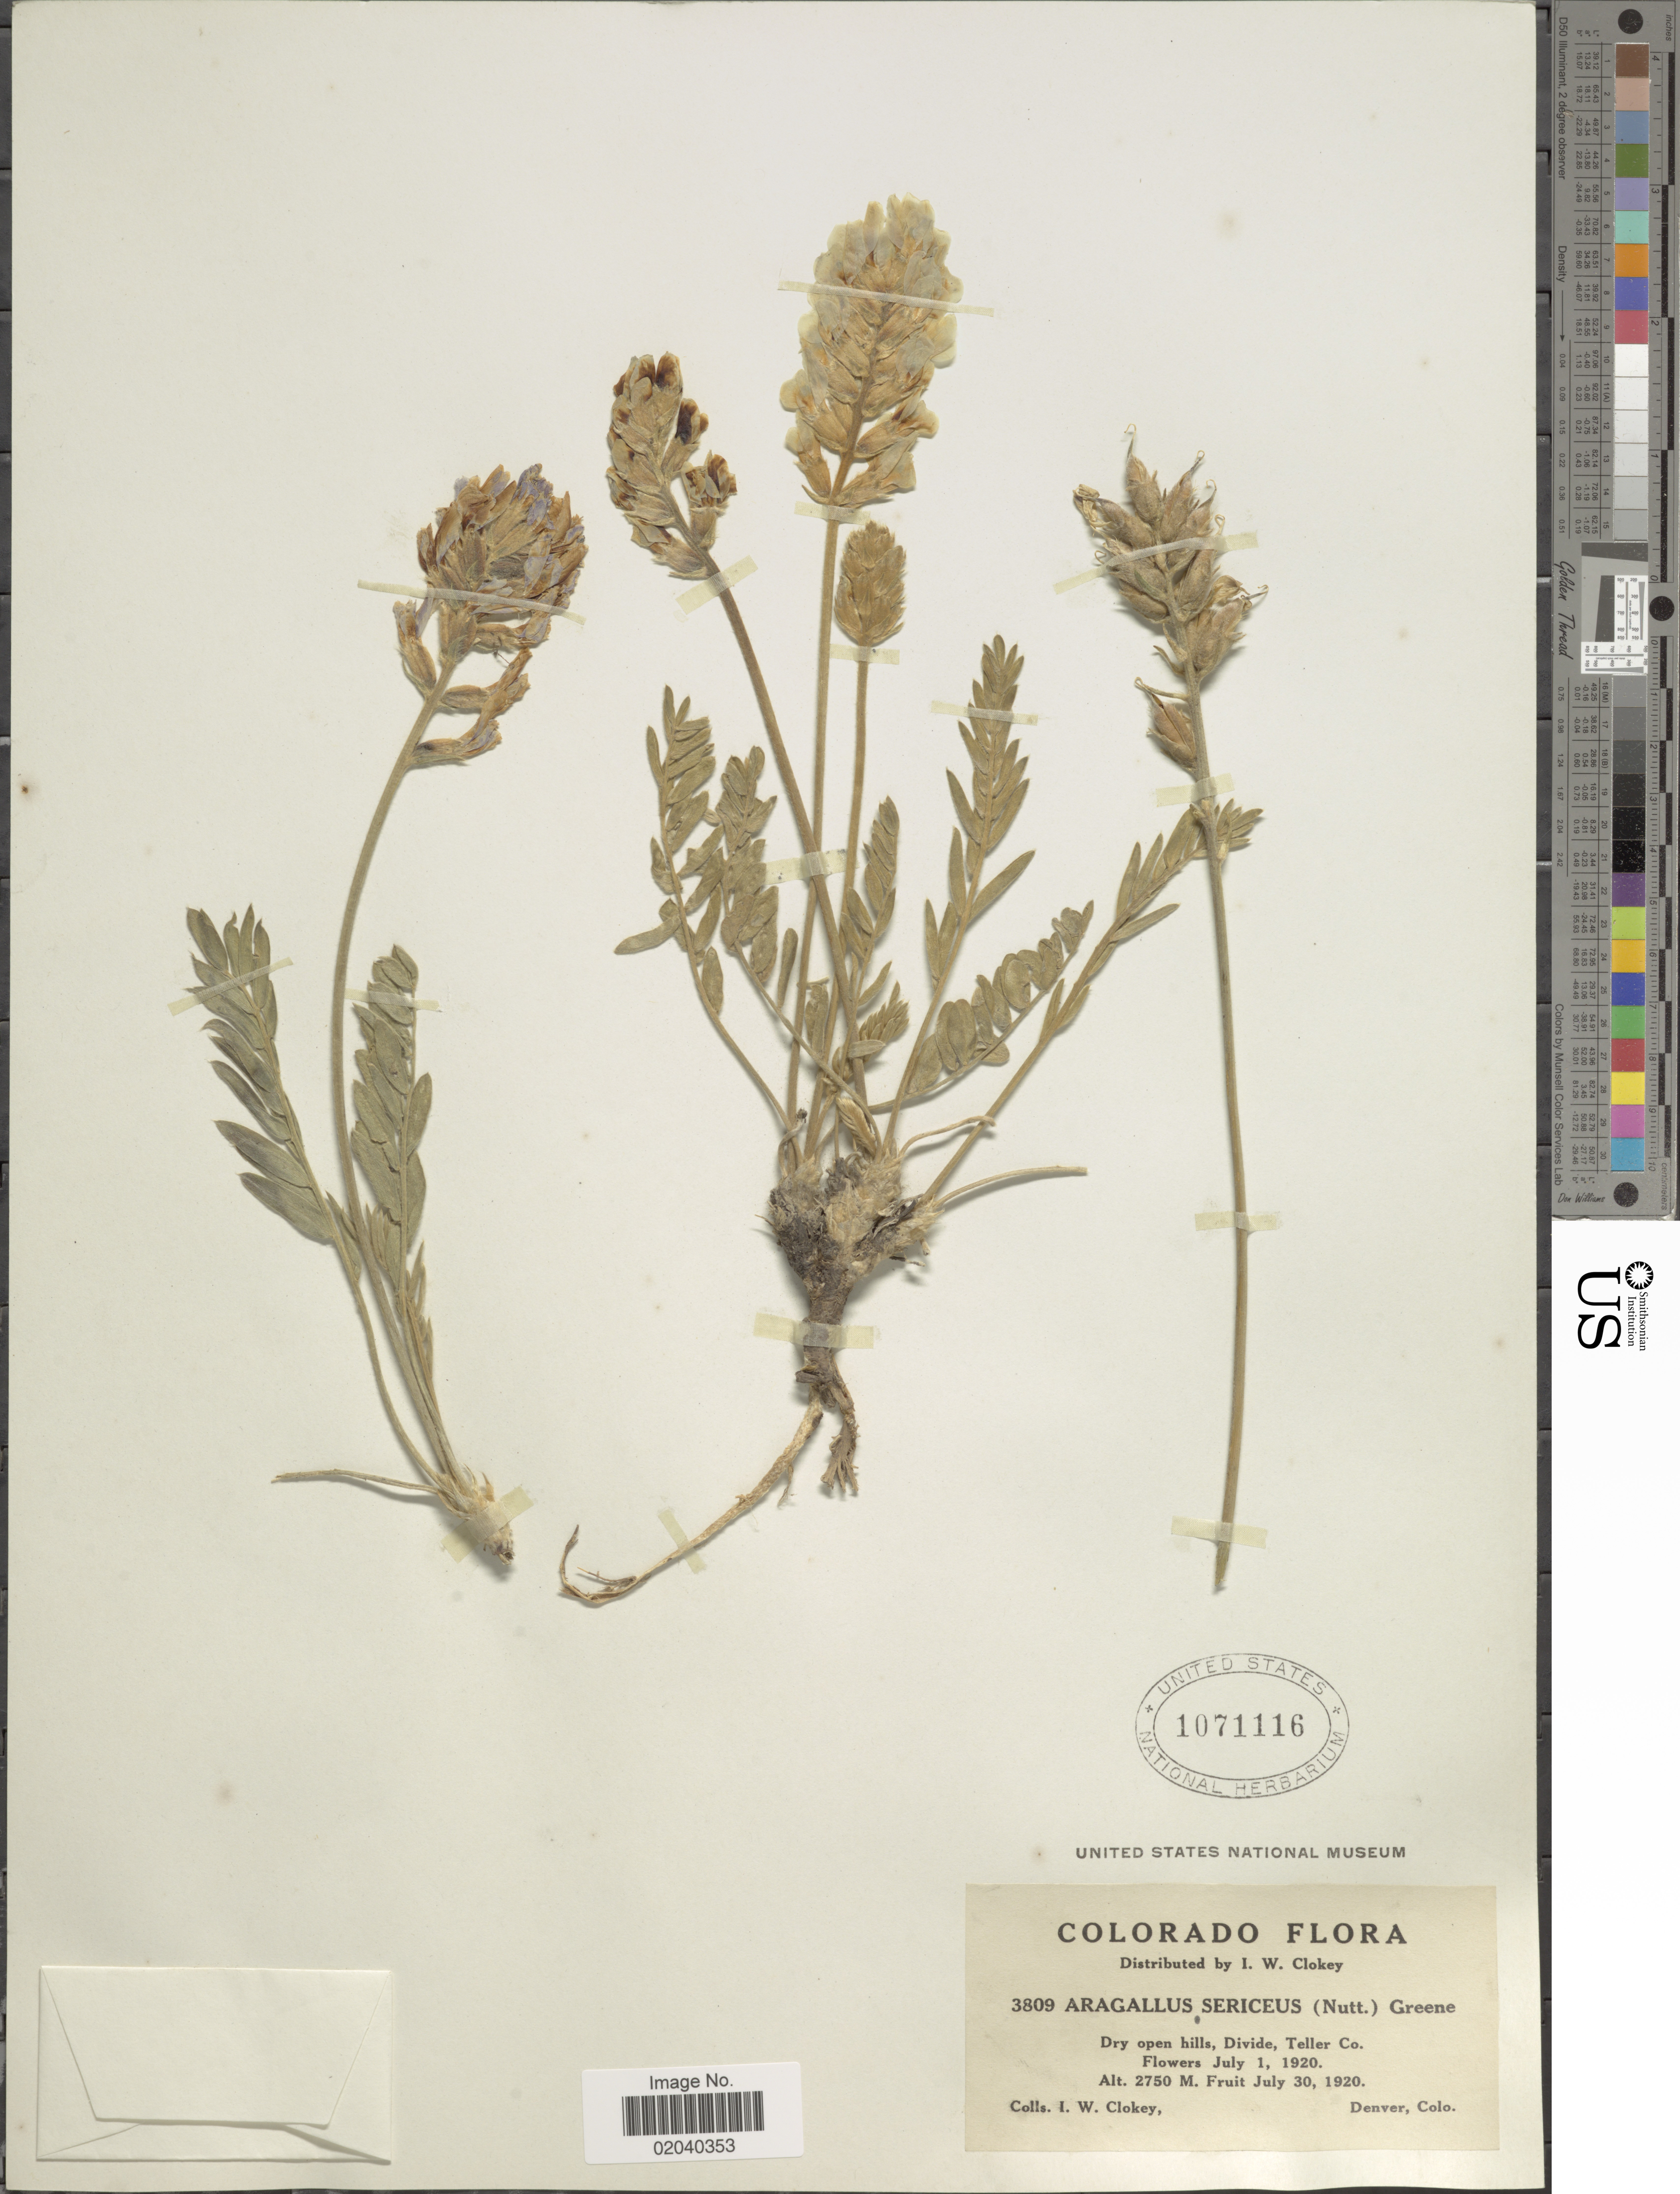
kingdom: Plantae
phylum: Tracheophyta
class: Magnoliopsida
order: Fabales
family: Fabaceae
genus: Oxytropis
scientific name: Oxytropis sericea var. sericea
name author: Nutt.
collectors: I. W. Clokey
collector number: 3809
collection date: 1920-07-30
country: United States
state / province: Colorado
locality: Dry open hills, Divide, Teller Co.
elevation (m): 2750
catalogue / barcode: US 1071116